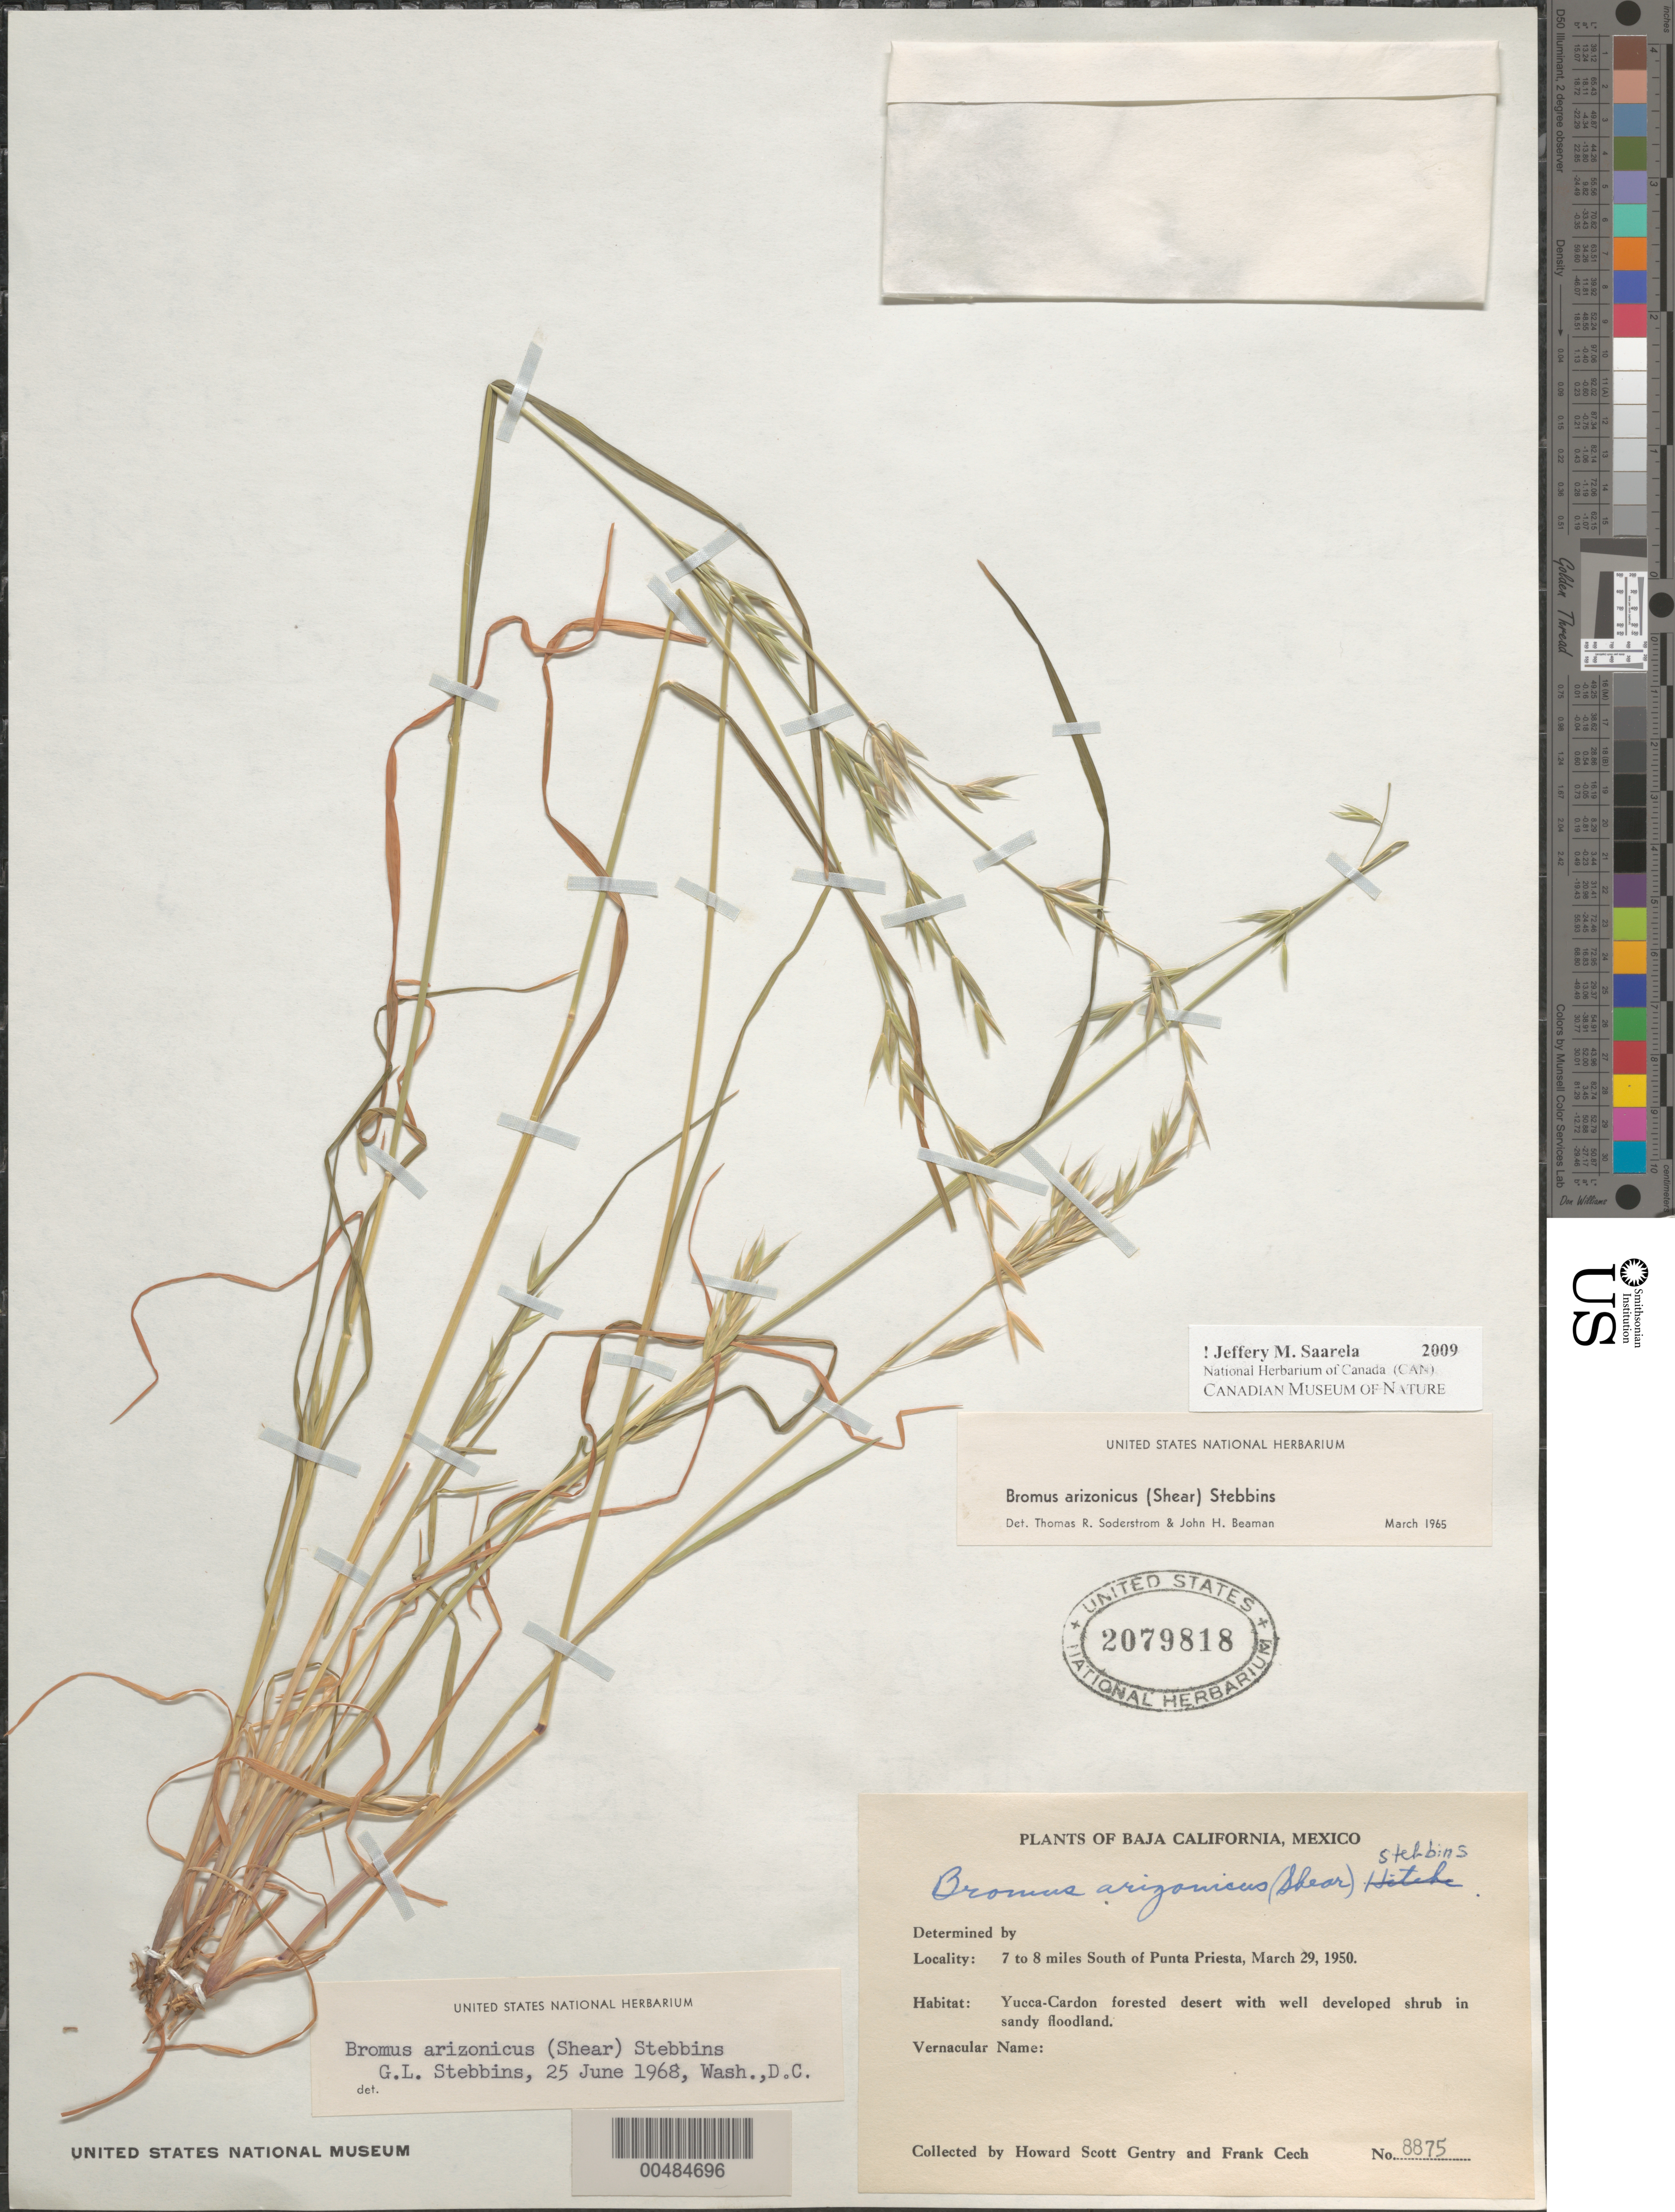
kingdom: Plantae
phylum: Tracheophyta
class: Liliopsida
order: Poales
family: Poaceae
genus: Bromus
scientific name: Bromus arizonicus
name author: (Shear) Stebbins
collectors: H. S. Gentry & F. Cech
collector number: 8875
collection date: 1950-03-29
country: Mexico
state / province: Baja California Norte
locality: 7 to 8 miles South of Punta Priesta.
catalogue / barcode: US 2079818